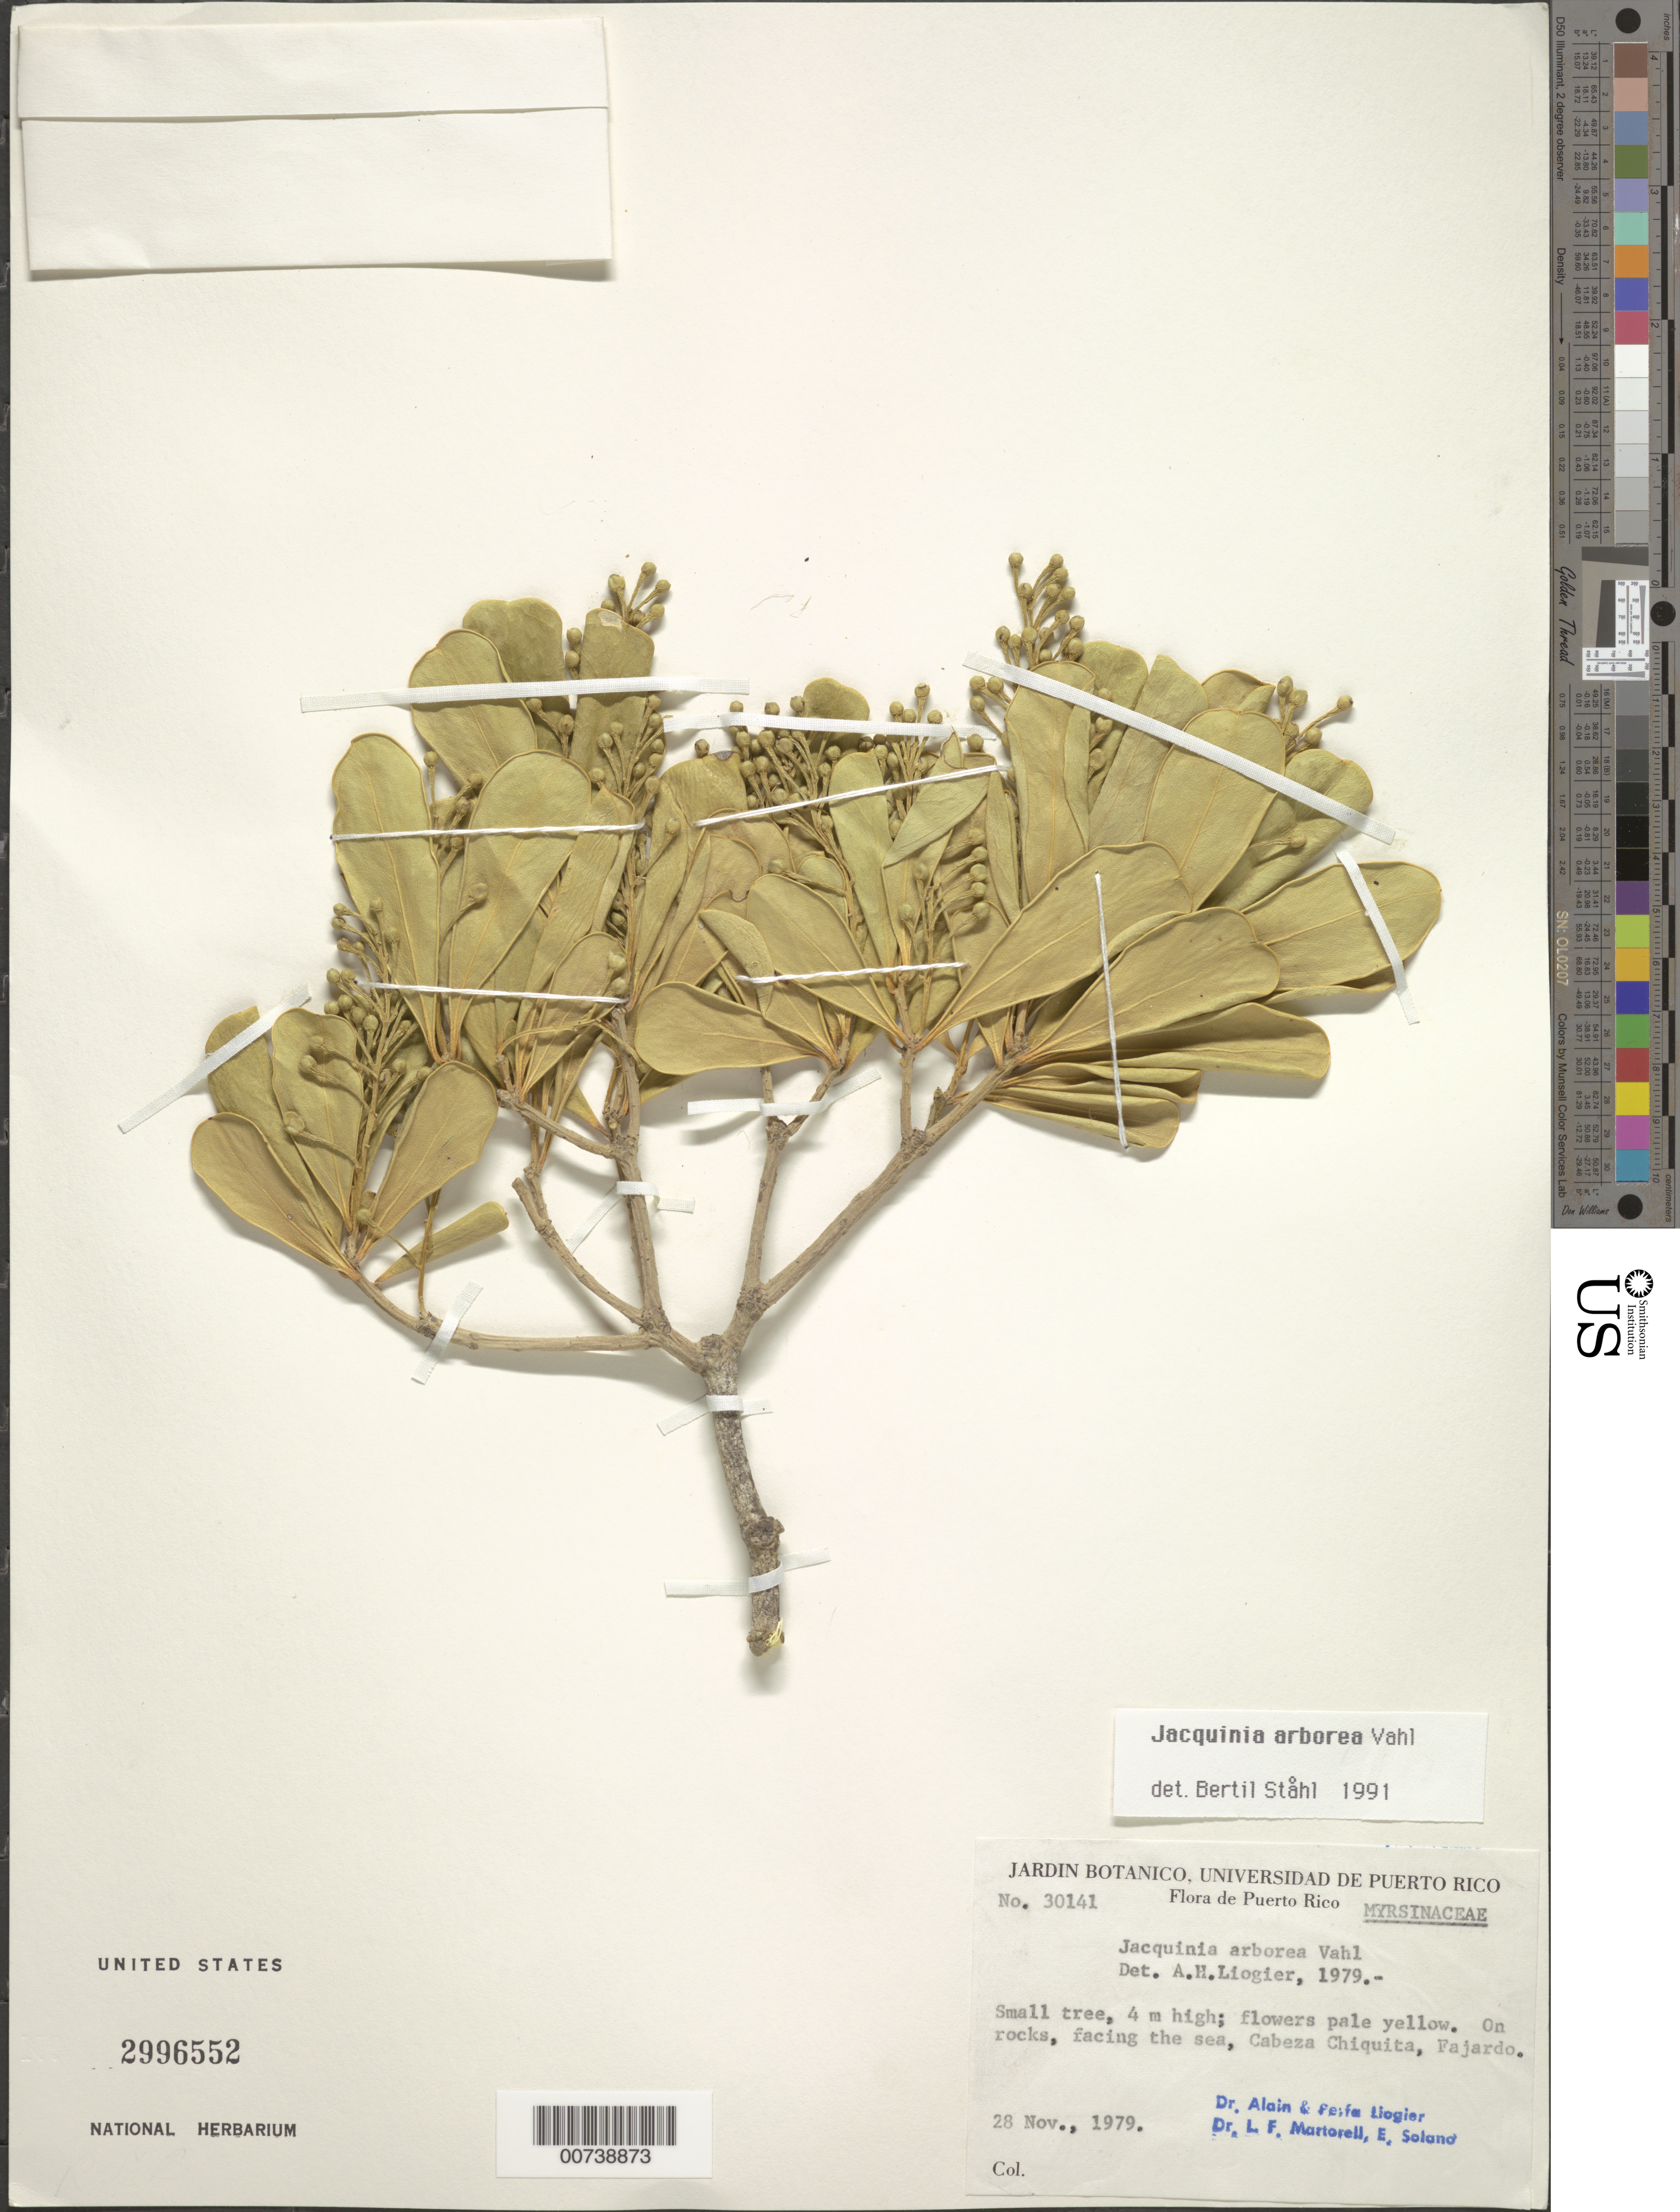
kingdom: Plantae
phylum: Tracheophyta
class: Magnoliopsida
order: Ericales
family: Primulaceae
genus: Jacquinia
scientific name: Jacquinia arborea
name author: Vahl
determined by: Ståhl, B.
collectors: A. H. Liogier, M. P. Liogier, L. Martorell & E. Solano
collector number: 30141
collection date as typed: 28 Nov 1979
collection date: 1979-11-28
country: Puerto Rico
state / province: Fajardo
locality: Cabeza Chiquita, Fajardo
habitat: On rocks, facing the sea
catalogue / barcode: US 2996552